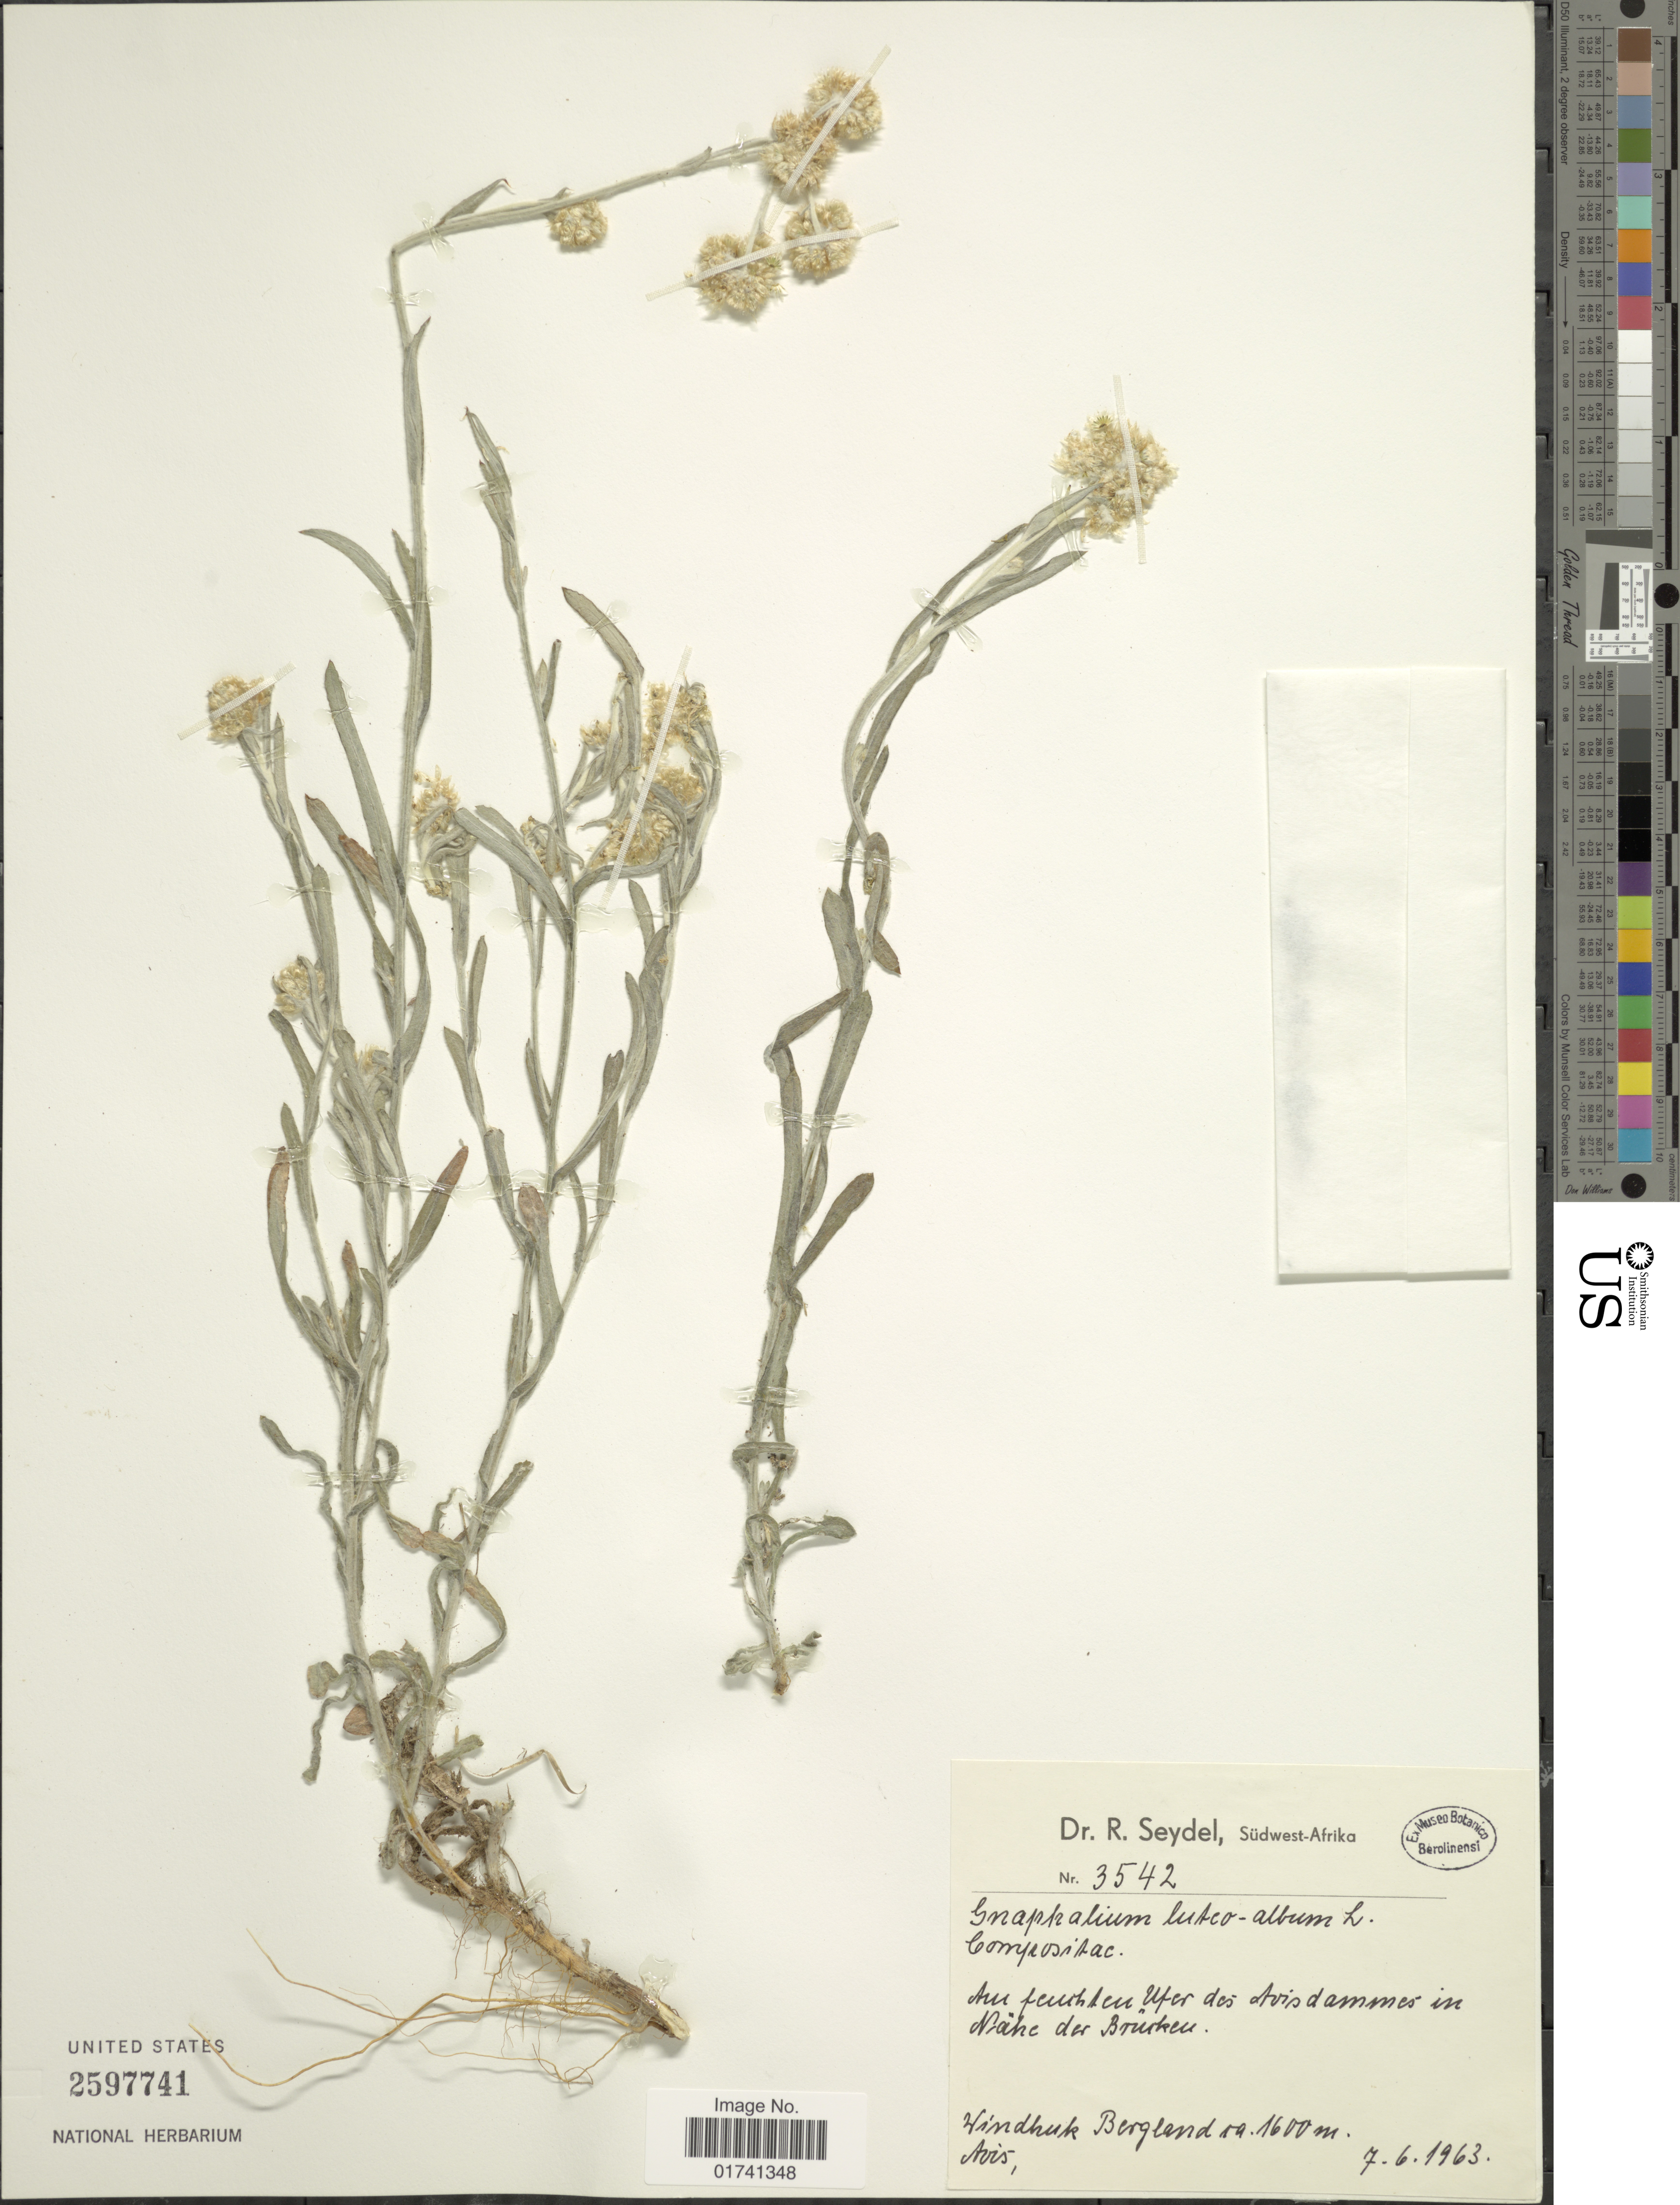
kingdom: Plantae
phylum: Tracheophyta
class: Magnoliopsida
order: Asterales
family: Asteraceae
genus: Laphangium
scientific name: Laphangium luteoalbum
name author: (L.) Tzvelev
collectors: R. Seydel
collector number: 3542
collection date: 1963-06-07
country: Namibia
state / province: Khomas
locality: Südwest-Afrika, Am feuchten Ufer des Avis dammes in Nahe der Brurken [Southwest Africa, on the damp bank of the Avis dam near the bridge], Windhuk [Windhoek] Bergland, Avis.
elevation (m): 1600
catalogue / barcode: US 2597741